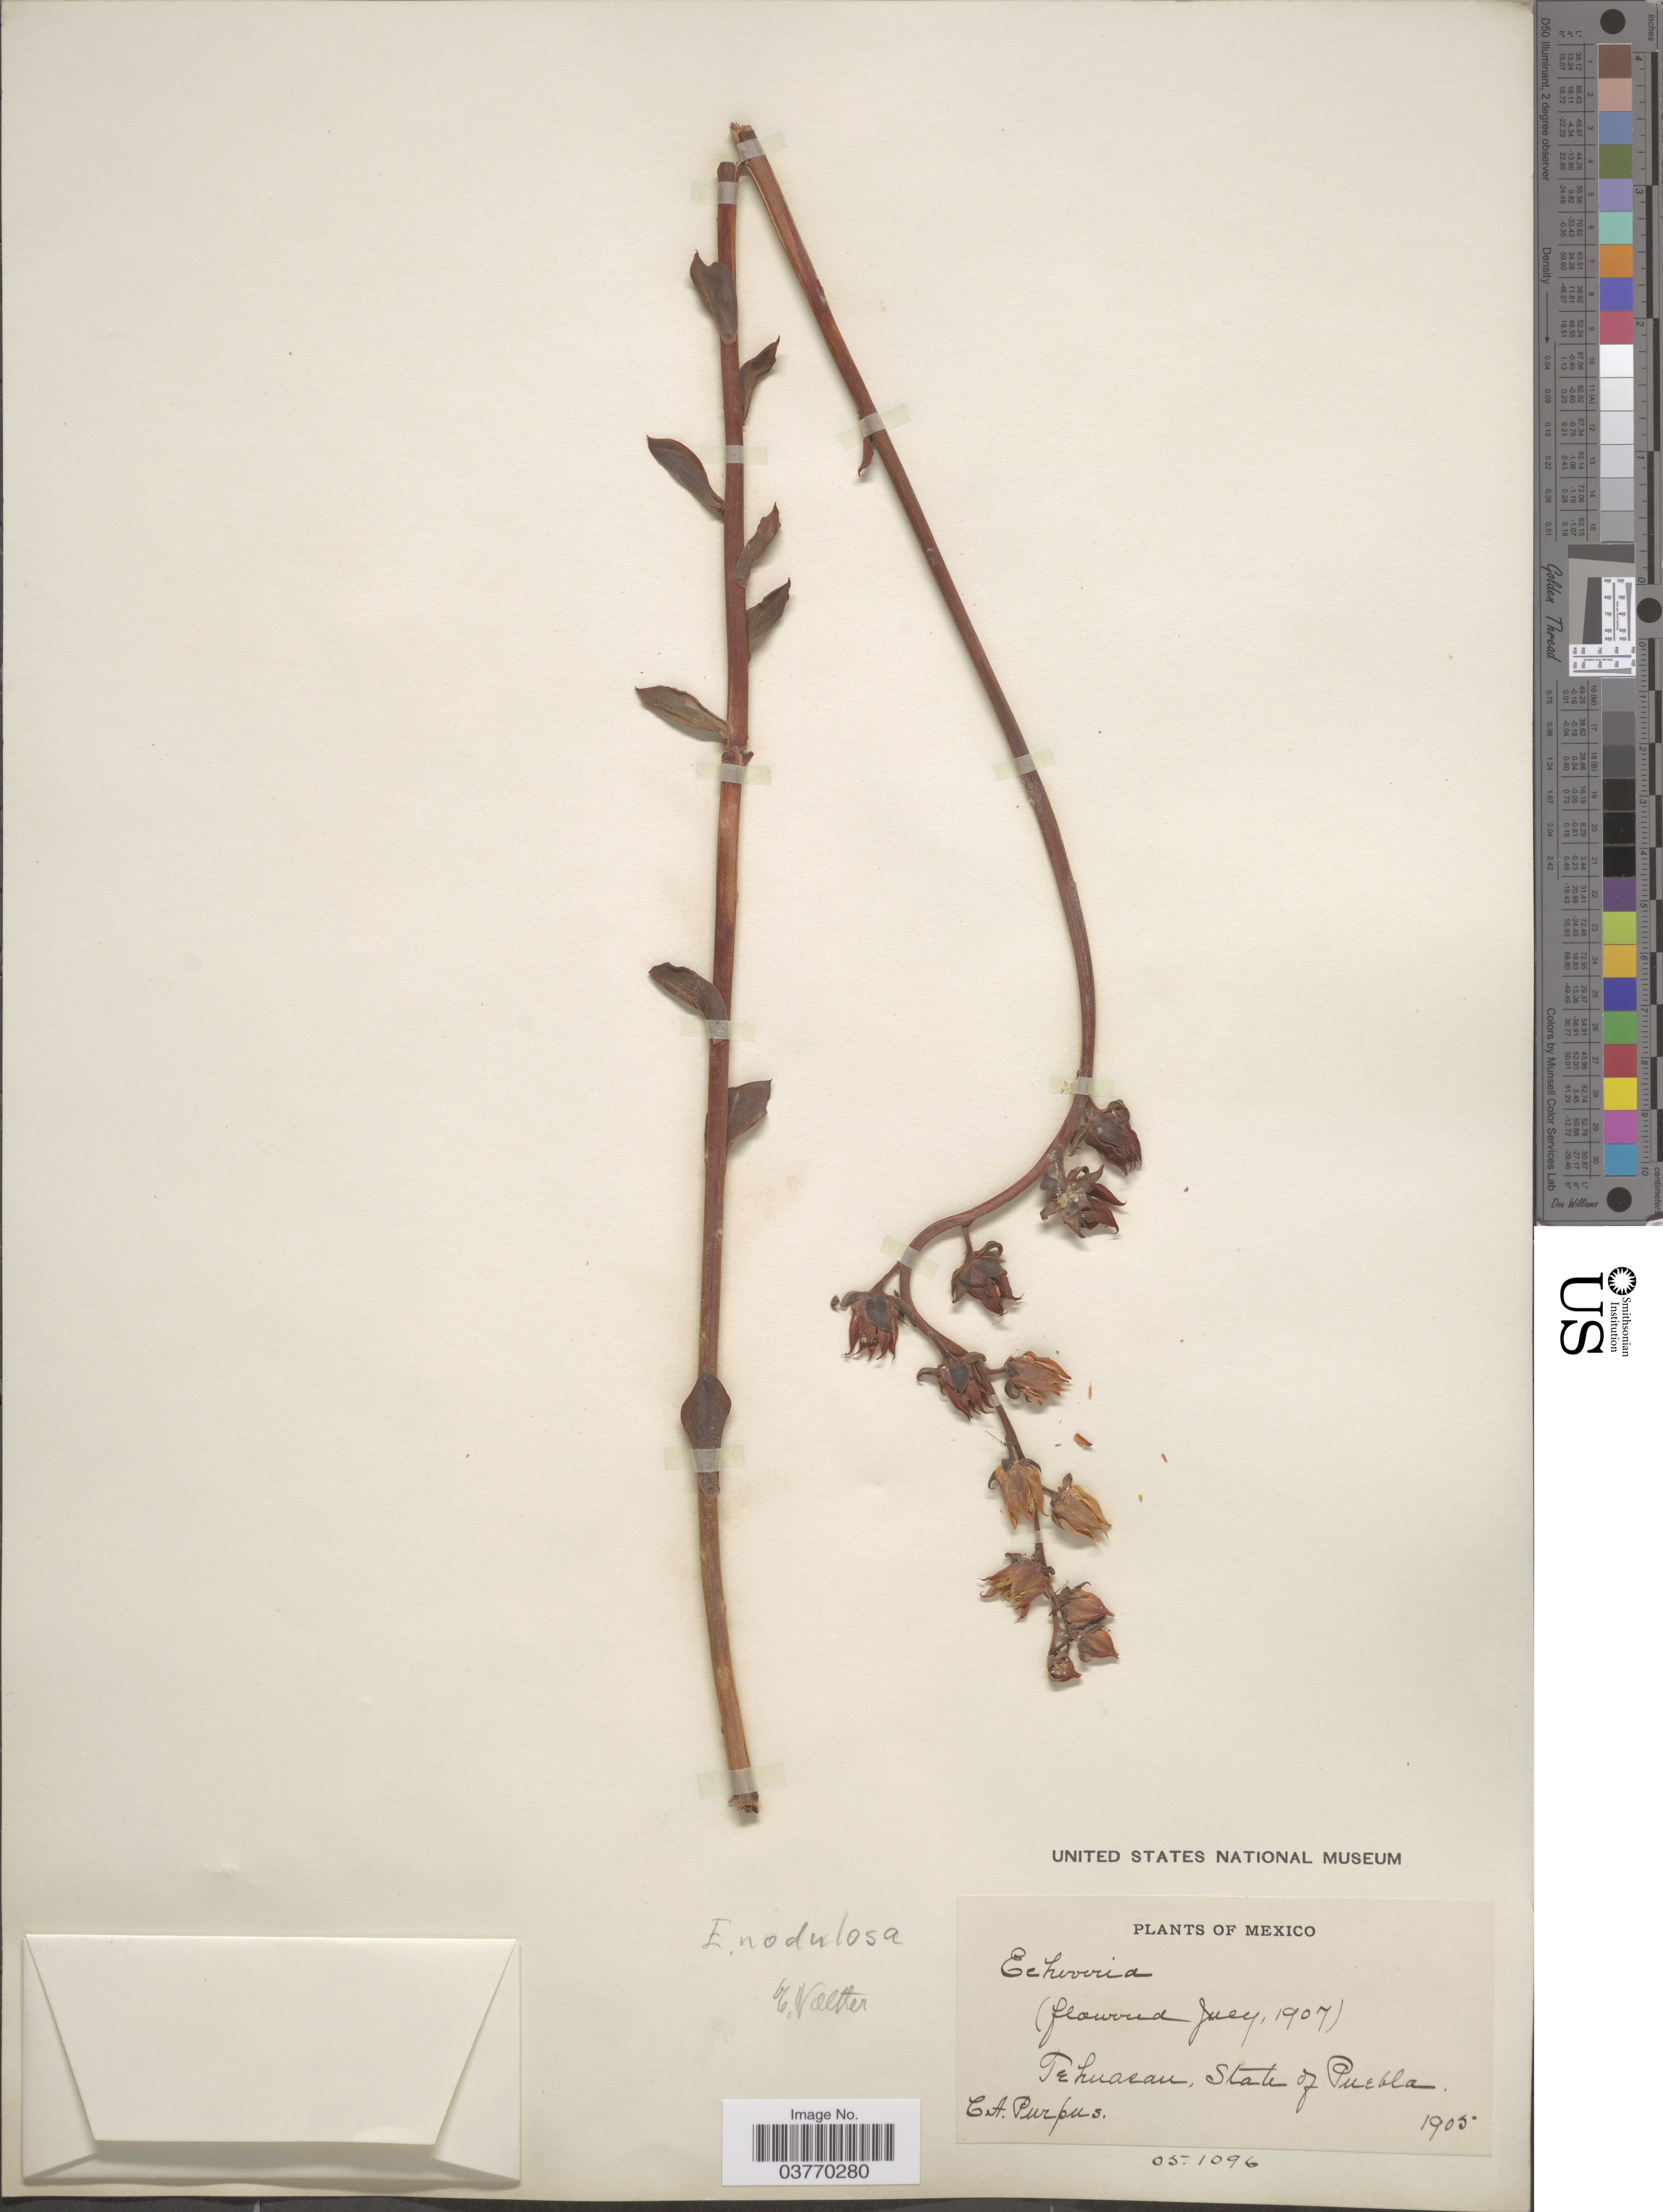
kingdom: Plantae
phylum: Tracheophyta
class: Magnoliopsida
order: Saxifragales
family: Crassulaceae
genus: Echeveria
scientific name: Echeveria nodulosa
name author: (Baker) Otto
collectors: C. A. Purpus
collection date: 1905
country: Mexico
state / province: Puebla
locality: Tehuacan.